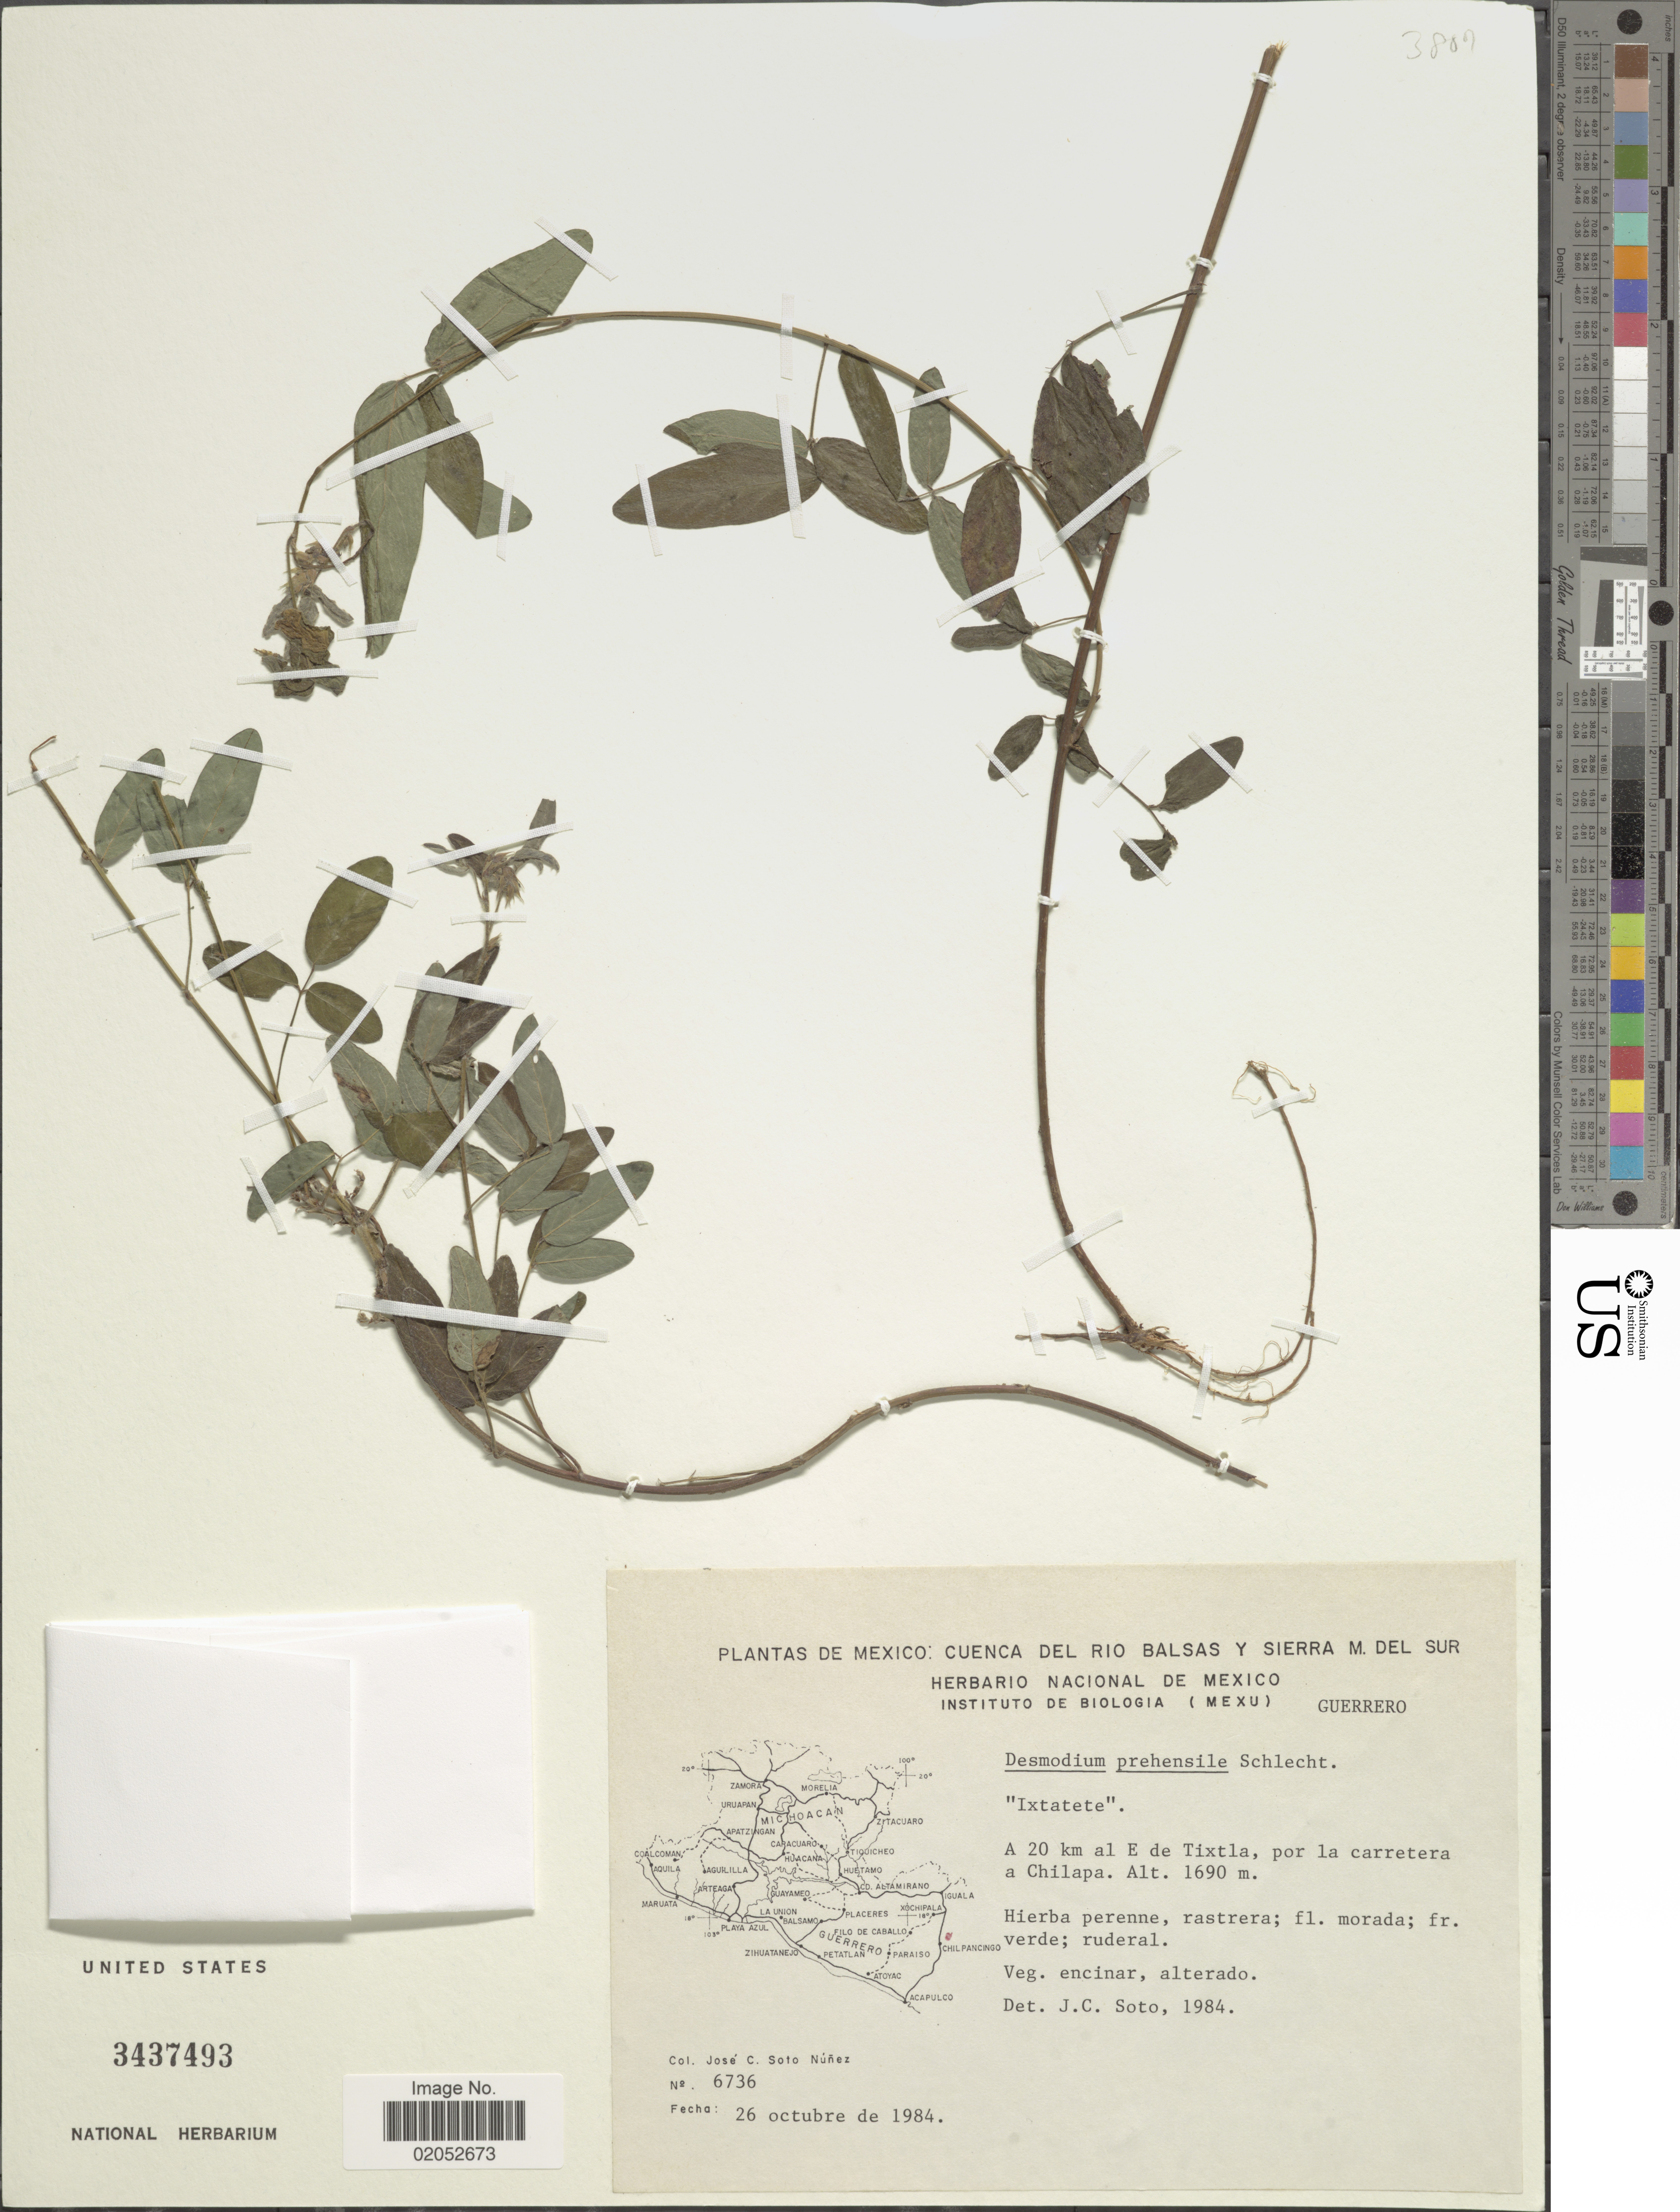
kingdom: Plantae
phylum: Tracheophyta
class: Magnoliopsida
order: Fabales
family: Fabaceae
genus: Desmodium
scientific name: Desmodium prehensile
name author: Schltdl.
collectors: J. Soto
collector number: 6736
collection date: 1984-10-26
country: Mexico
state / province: Guerrero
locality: Cuenca Del Rio Balsas Y Sierra M. del Sur, A 20 km al E de Tixtla, por la carretera a Chilapa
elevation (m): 1690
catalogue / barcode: US 3437493